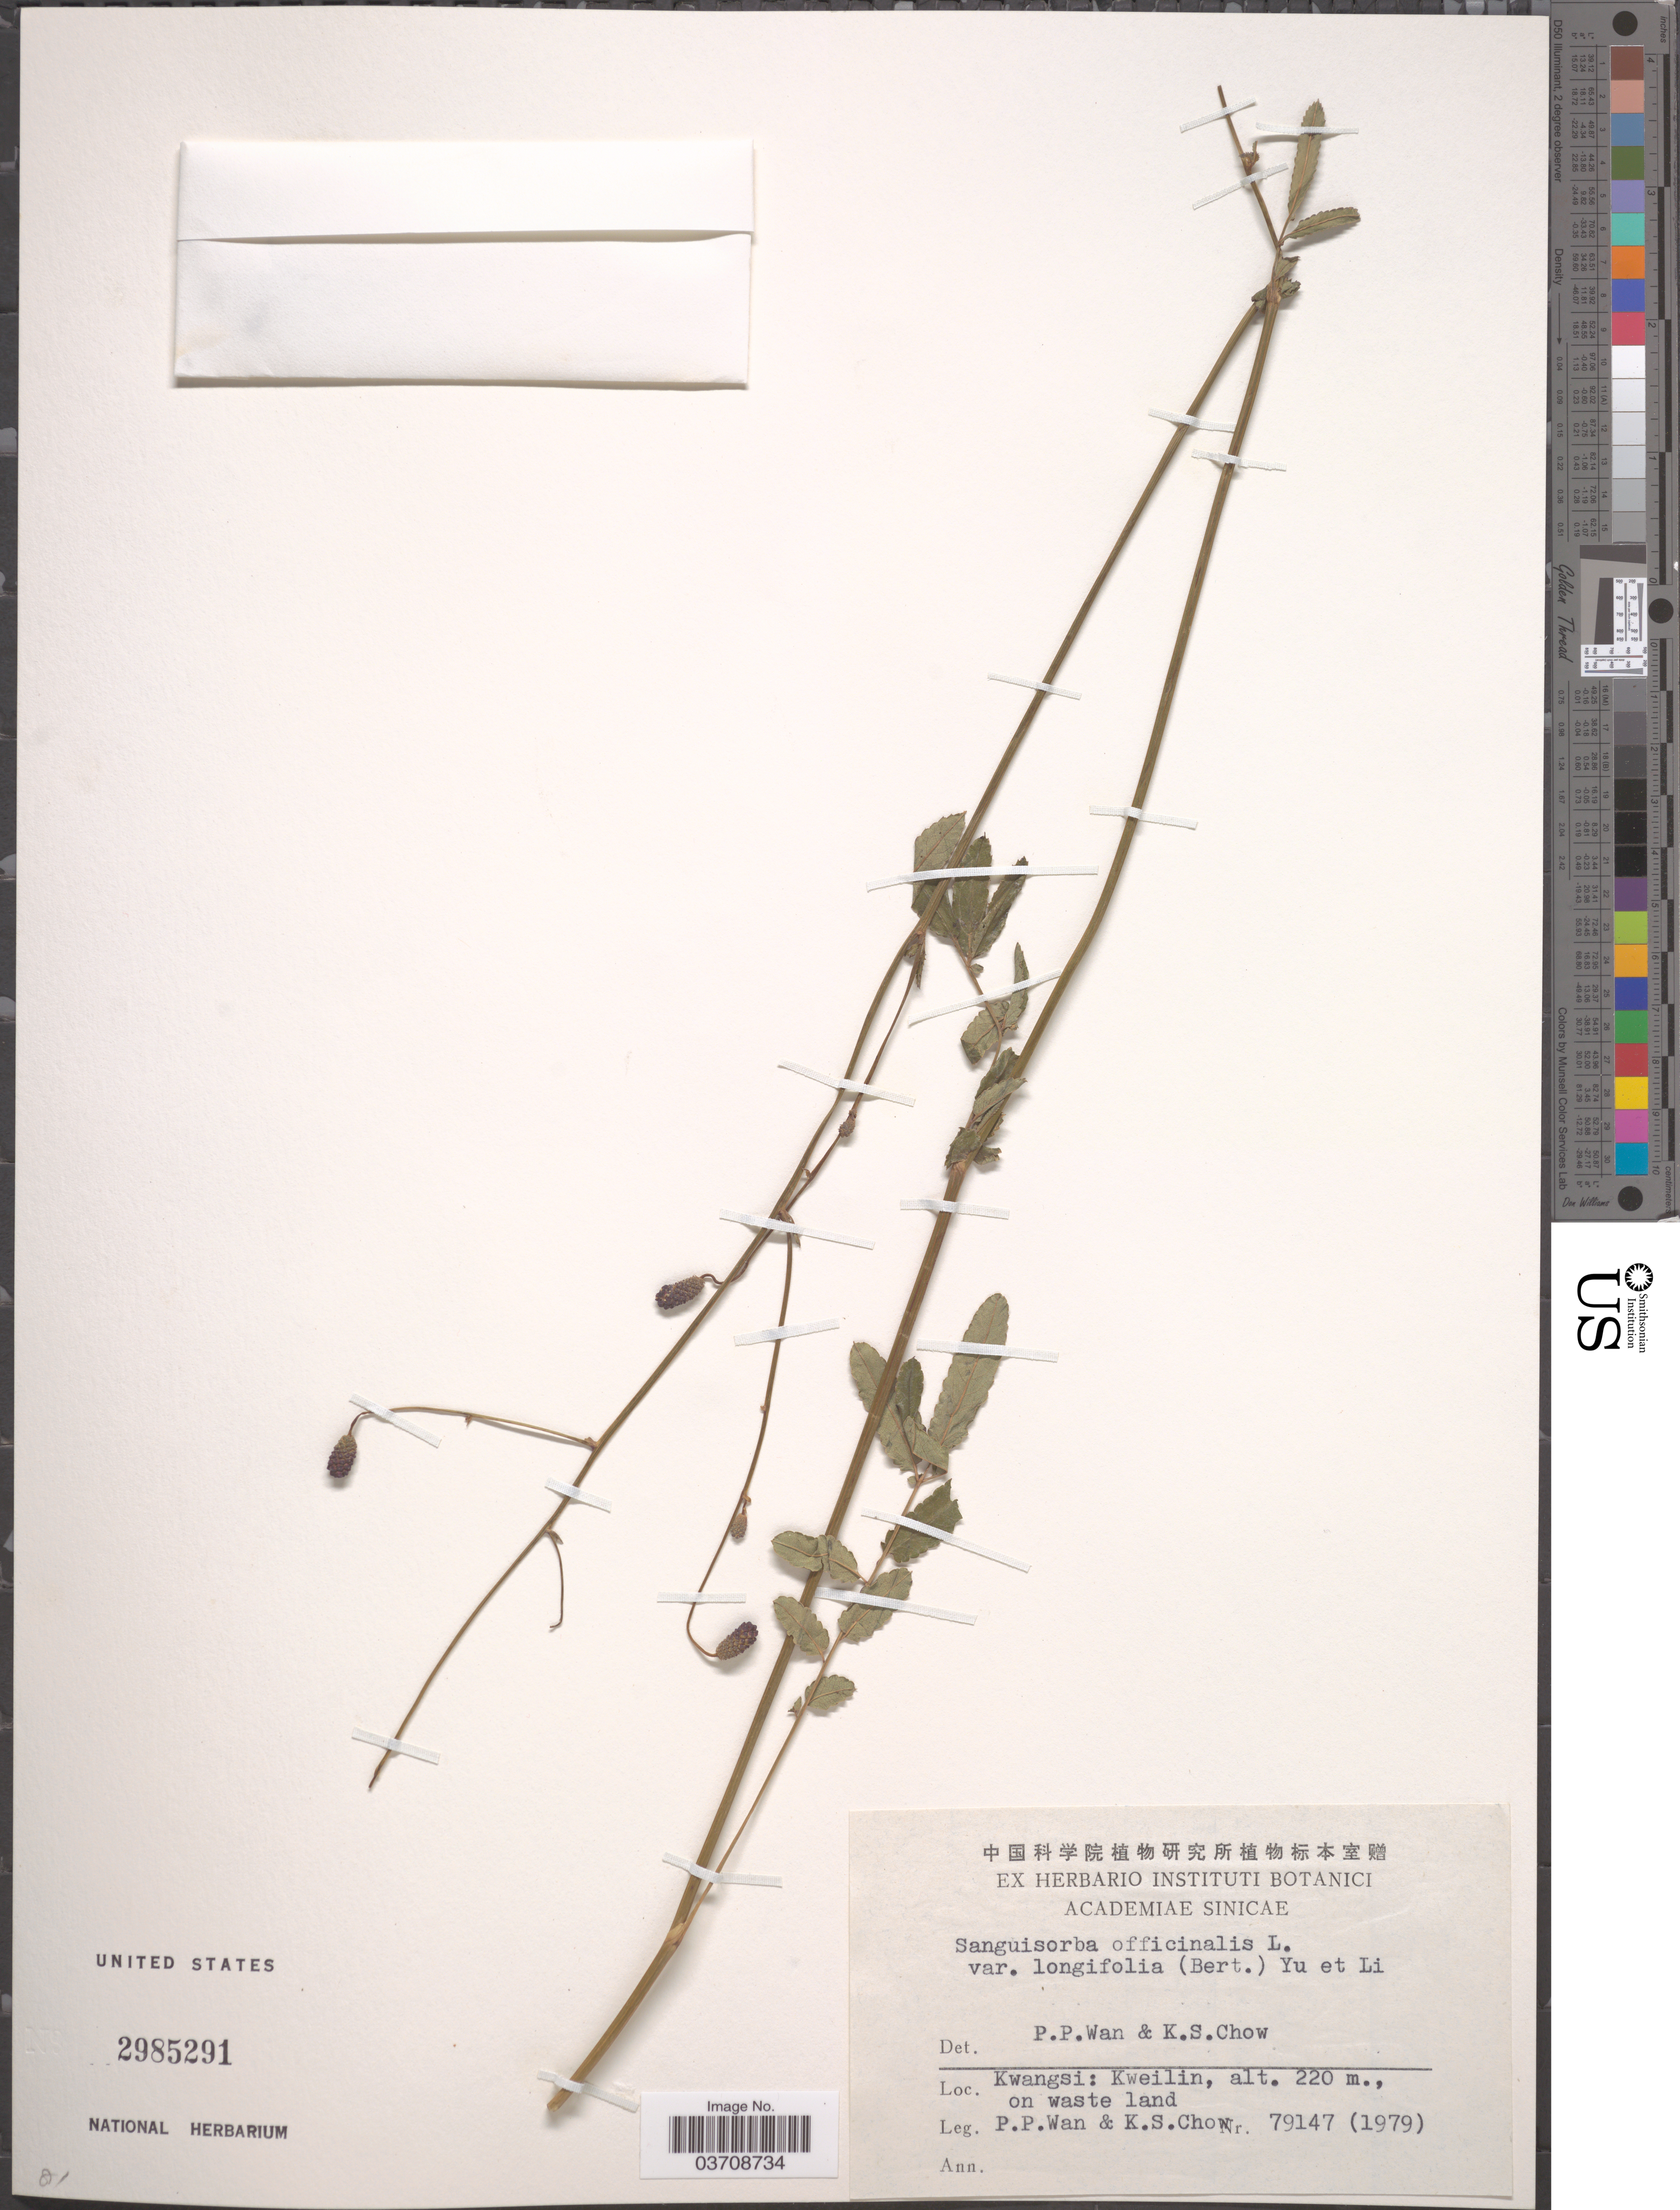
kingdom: Plantae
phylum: Tracheophyta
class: Magnoliopsida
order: Rosales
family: Rosaceae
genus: Sanguisorba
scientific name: Sanguisorba officinalis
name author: L.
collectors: P. Wan & K. S. Chow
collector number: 79147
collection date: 1979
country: China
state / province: Guangxi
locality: Kwangsi: Kweilin, on waste land.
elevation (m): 220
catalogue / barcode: US 2985291